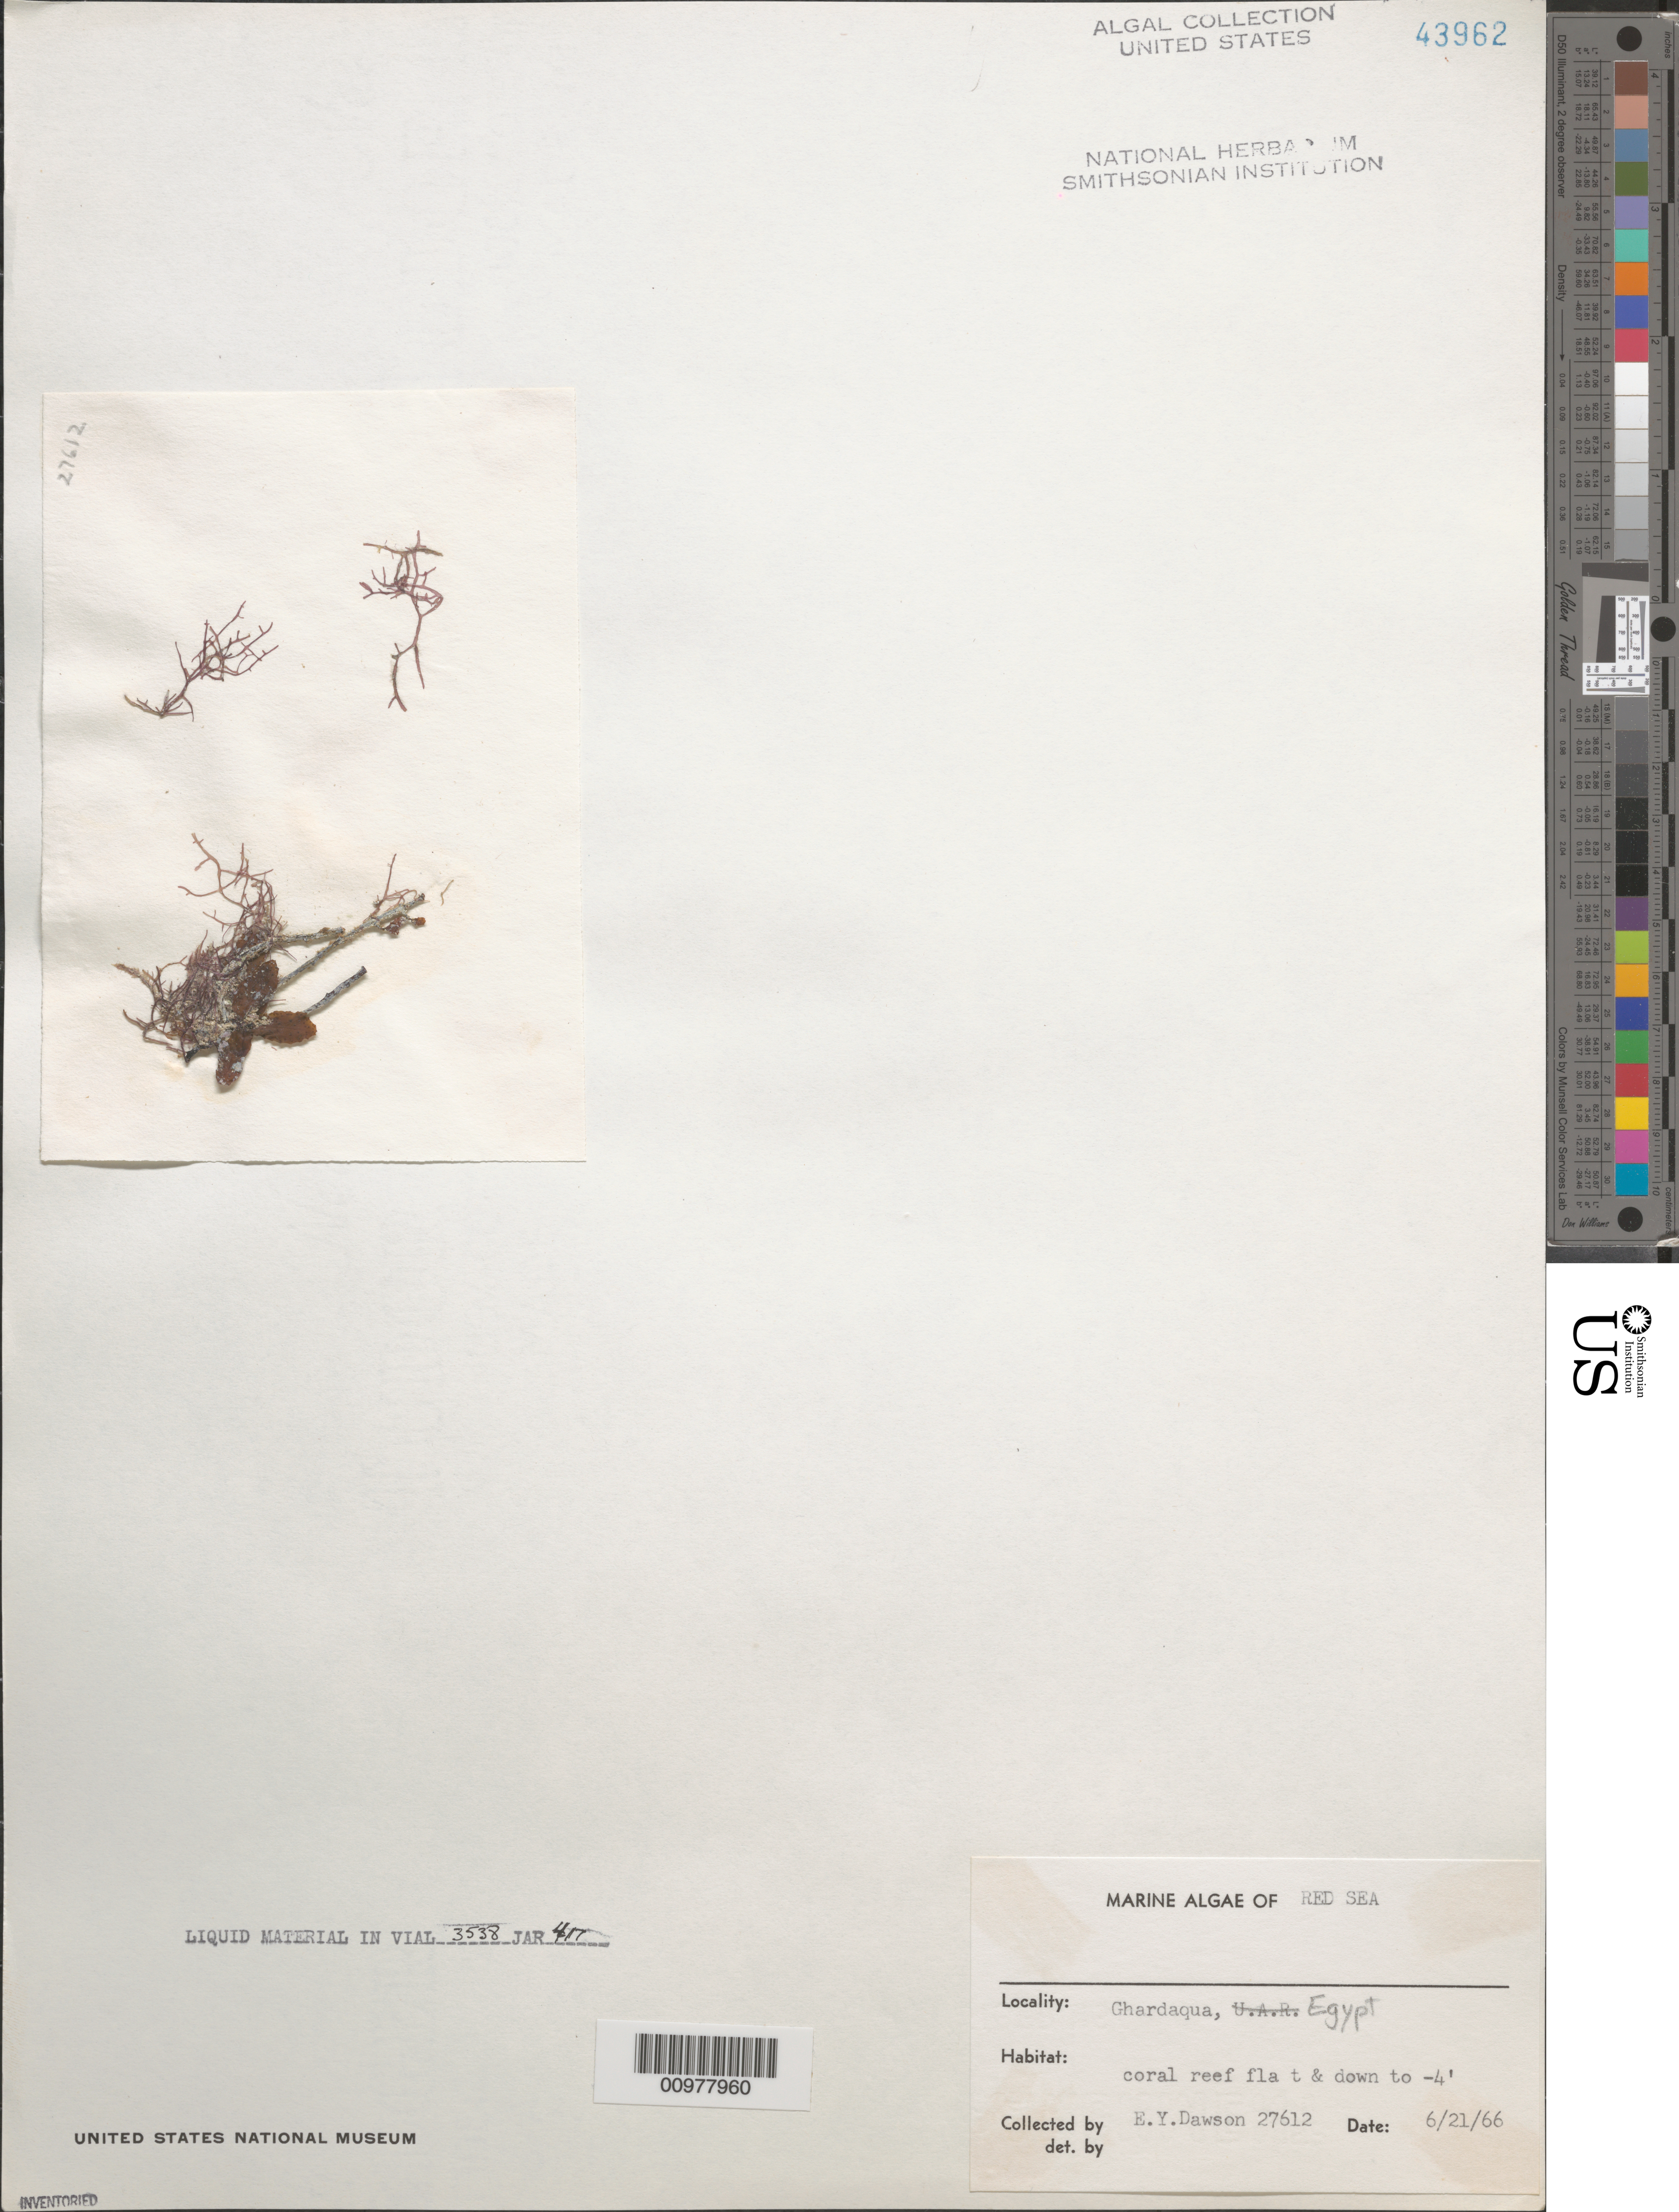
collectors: E. Y. Dawson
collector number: EYD 27612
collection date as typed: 21 Jun 1966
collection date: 1966-06-21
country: Egypt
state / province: Al Bahr al Ahmar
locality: Ghardaqua, Red Sea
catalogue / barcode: US 43962